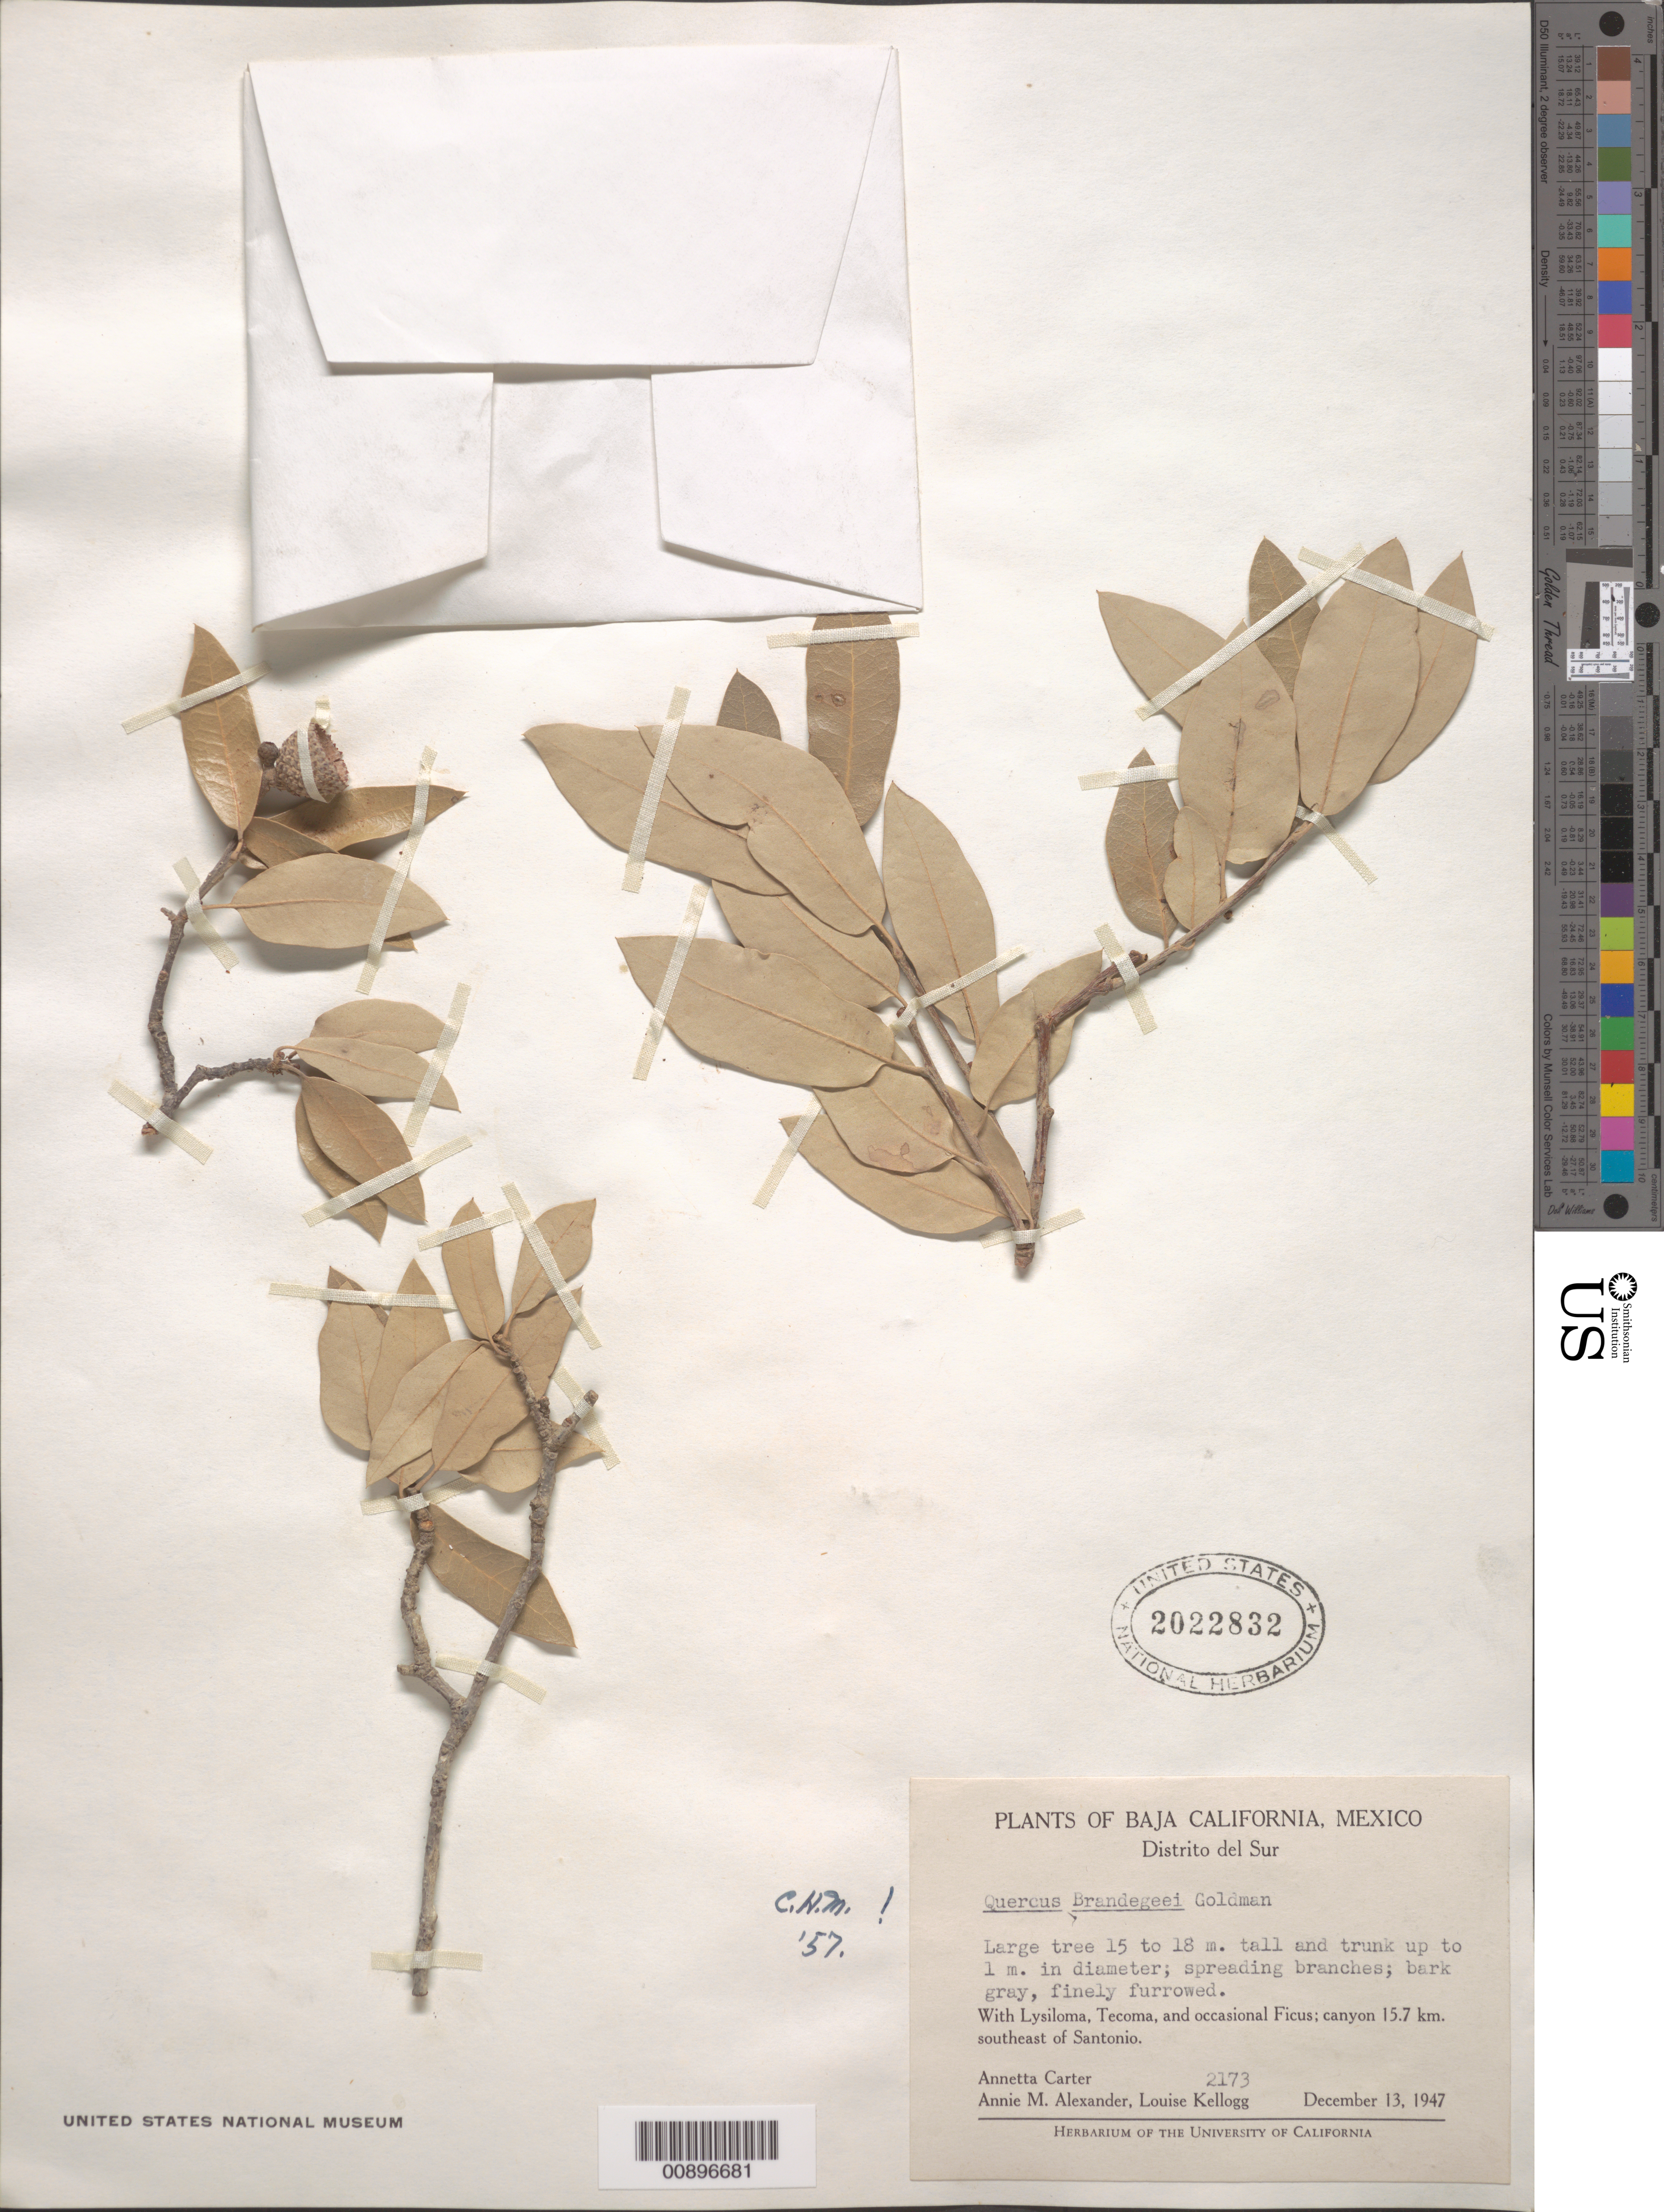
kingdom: Plantae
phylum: Tracheophyta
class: Magnoliopsida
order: Fagales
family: Fagaceae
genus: Quercus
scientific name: Quercus brandegeei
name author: Goldman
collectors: A. Carter, A. M. Alexander & L. Kellogg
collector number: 2173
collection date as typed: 13 Dec 1947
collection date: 1947-12-13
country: Mexico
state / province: Baja California Sur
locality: Canyon 15.7 km. southeast of Santonio. Baja California. Distrito del Sur.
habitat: Canyon; with Lysiloma, Tecoma, and occasional Ficus.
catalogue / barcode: US 2022832